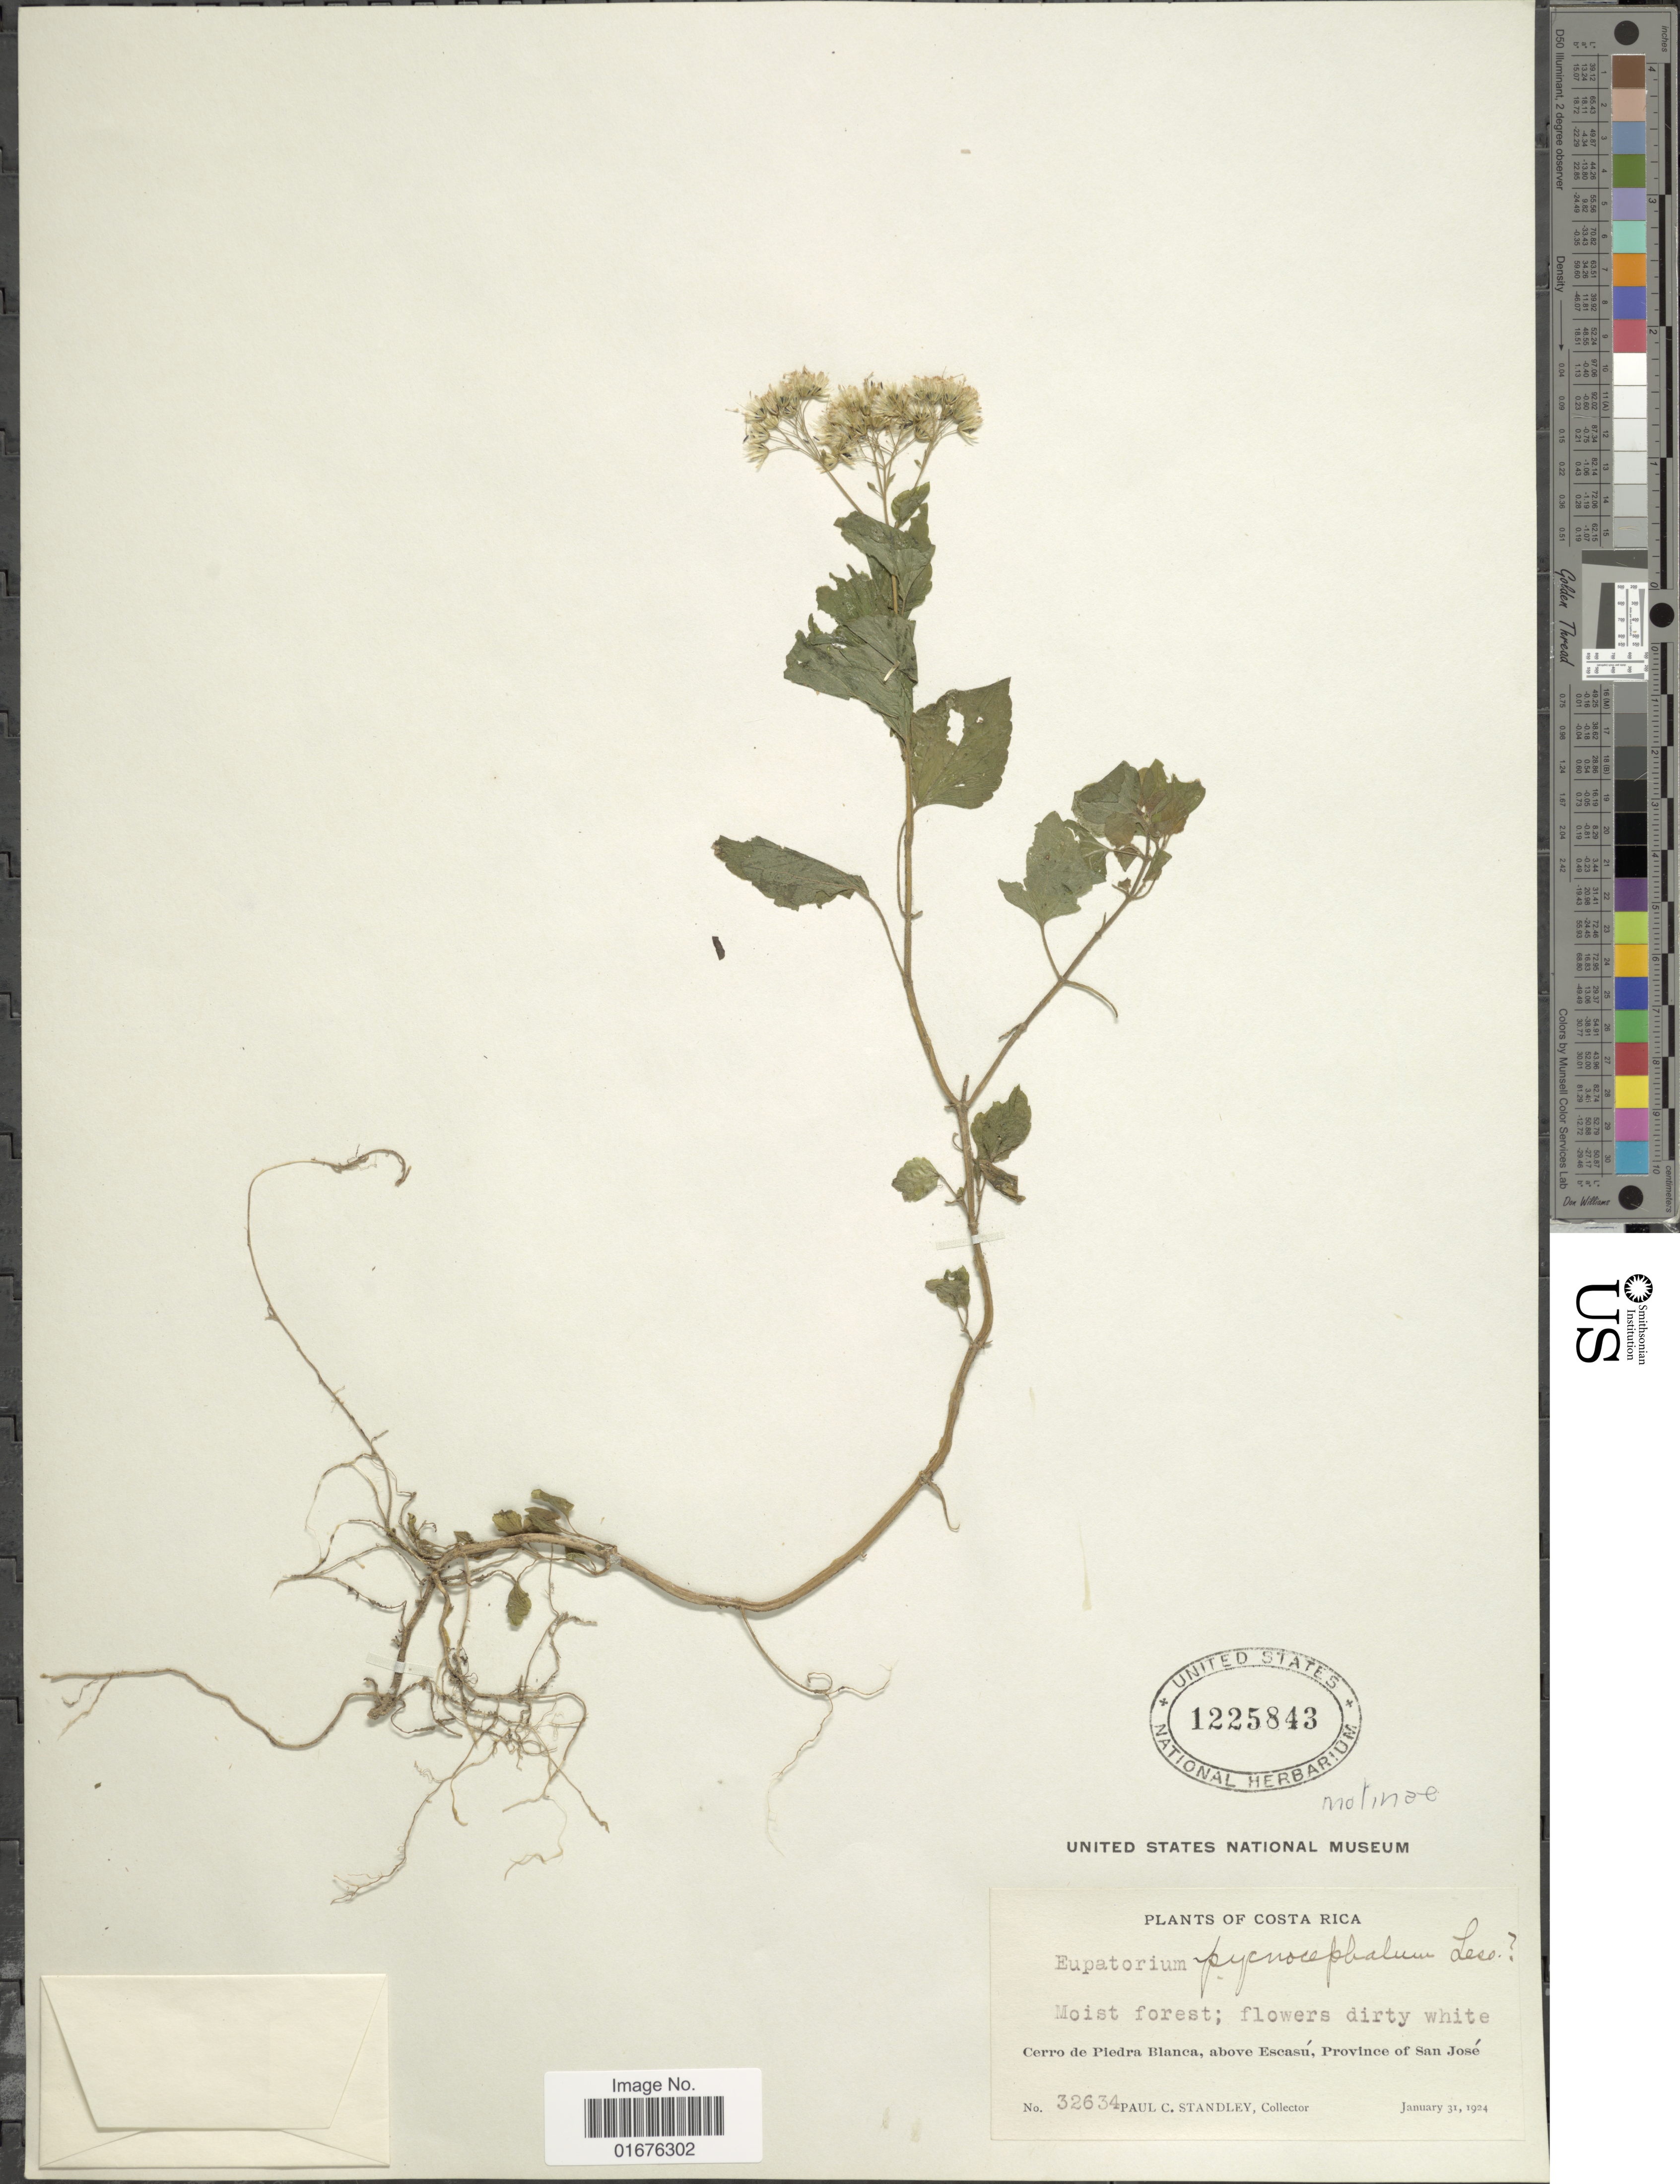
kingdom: Plantae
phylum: Tracheophyta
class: Magnoliopsida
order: Asterales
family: Asteraceae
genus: Ageratina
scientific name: Ageratina molinae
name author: R.M. King & H. Rob.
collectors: P. C. Standley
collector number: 32634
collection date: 1924-01-31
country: Costa Rica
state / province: San José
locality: Moist forest, Cerro de Piedra Blanca, above Escasú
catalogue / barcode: US 1225843